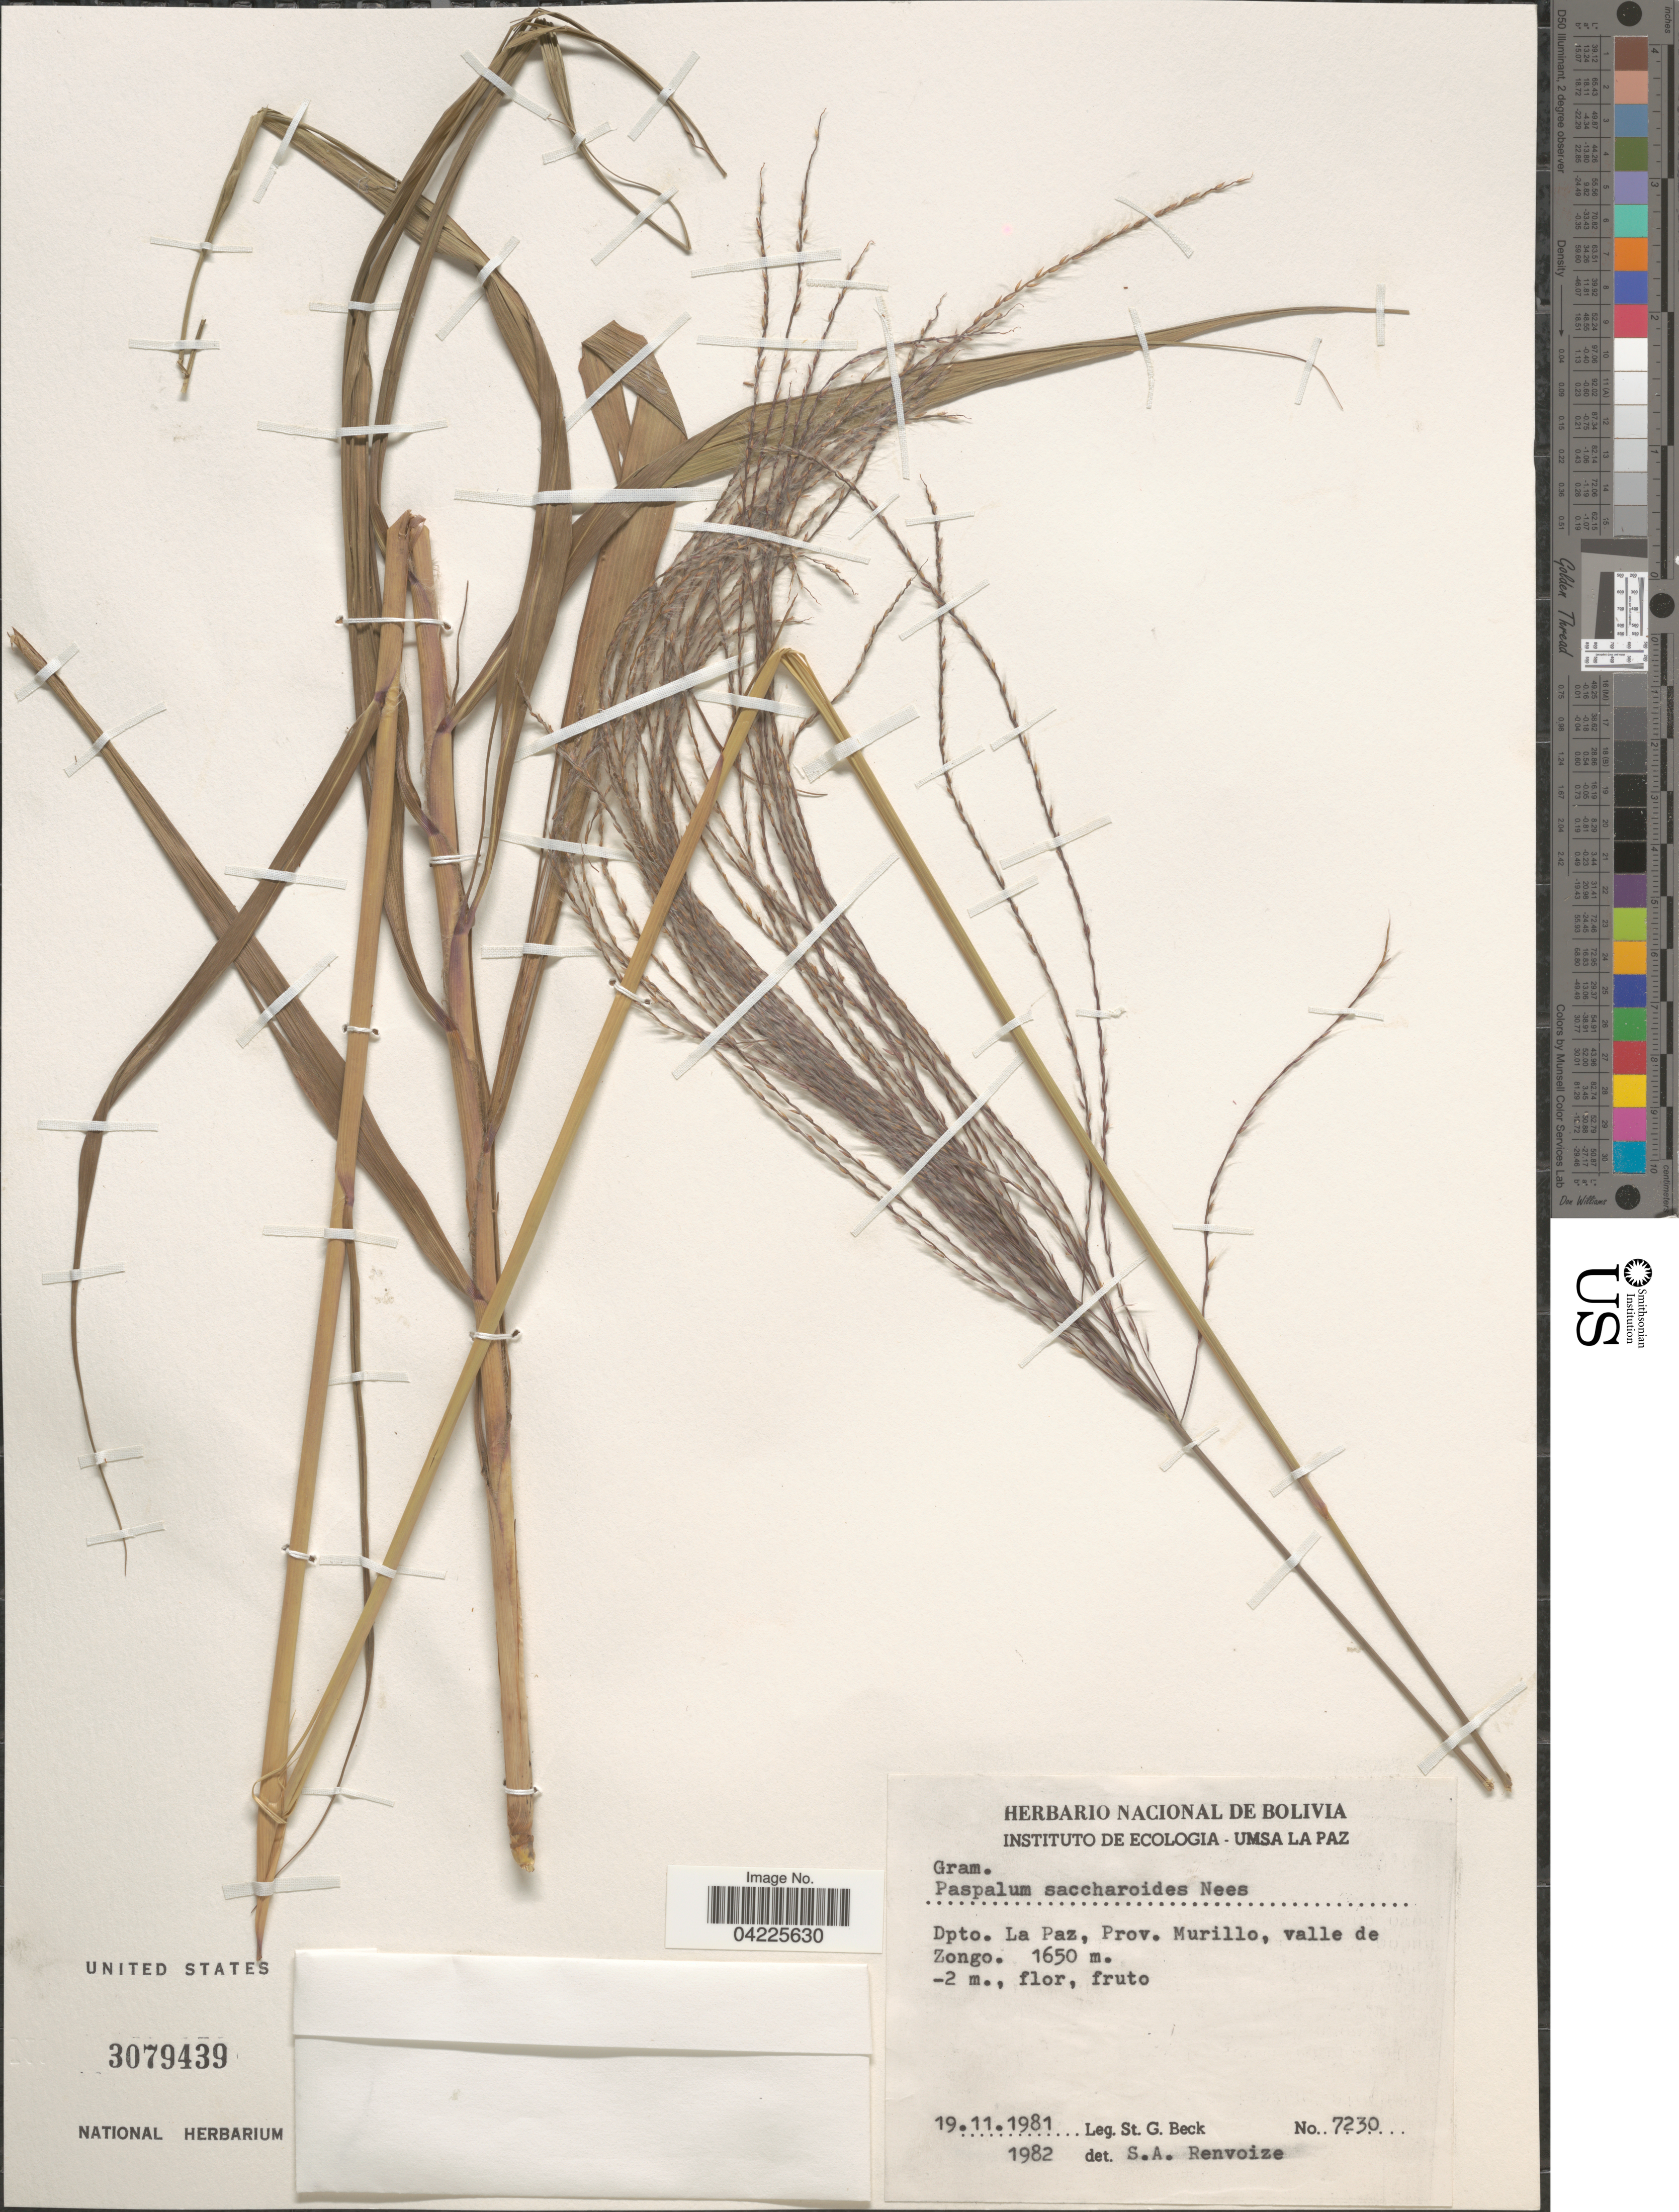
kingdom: Plantae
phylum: Tracheophyta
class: Liliopsida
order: Poales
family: Poaceae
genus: Paspalum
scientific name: Paspalum saccharoides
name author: Nees ex Trin.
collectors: S. G. Beck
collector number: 7230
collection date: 1981-11-19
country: Bolivia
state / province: La Paz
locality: Dpto. La Paz, Prov. Murillo, valle de Zongo.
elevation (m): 1650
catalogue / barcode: US 3079439